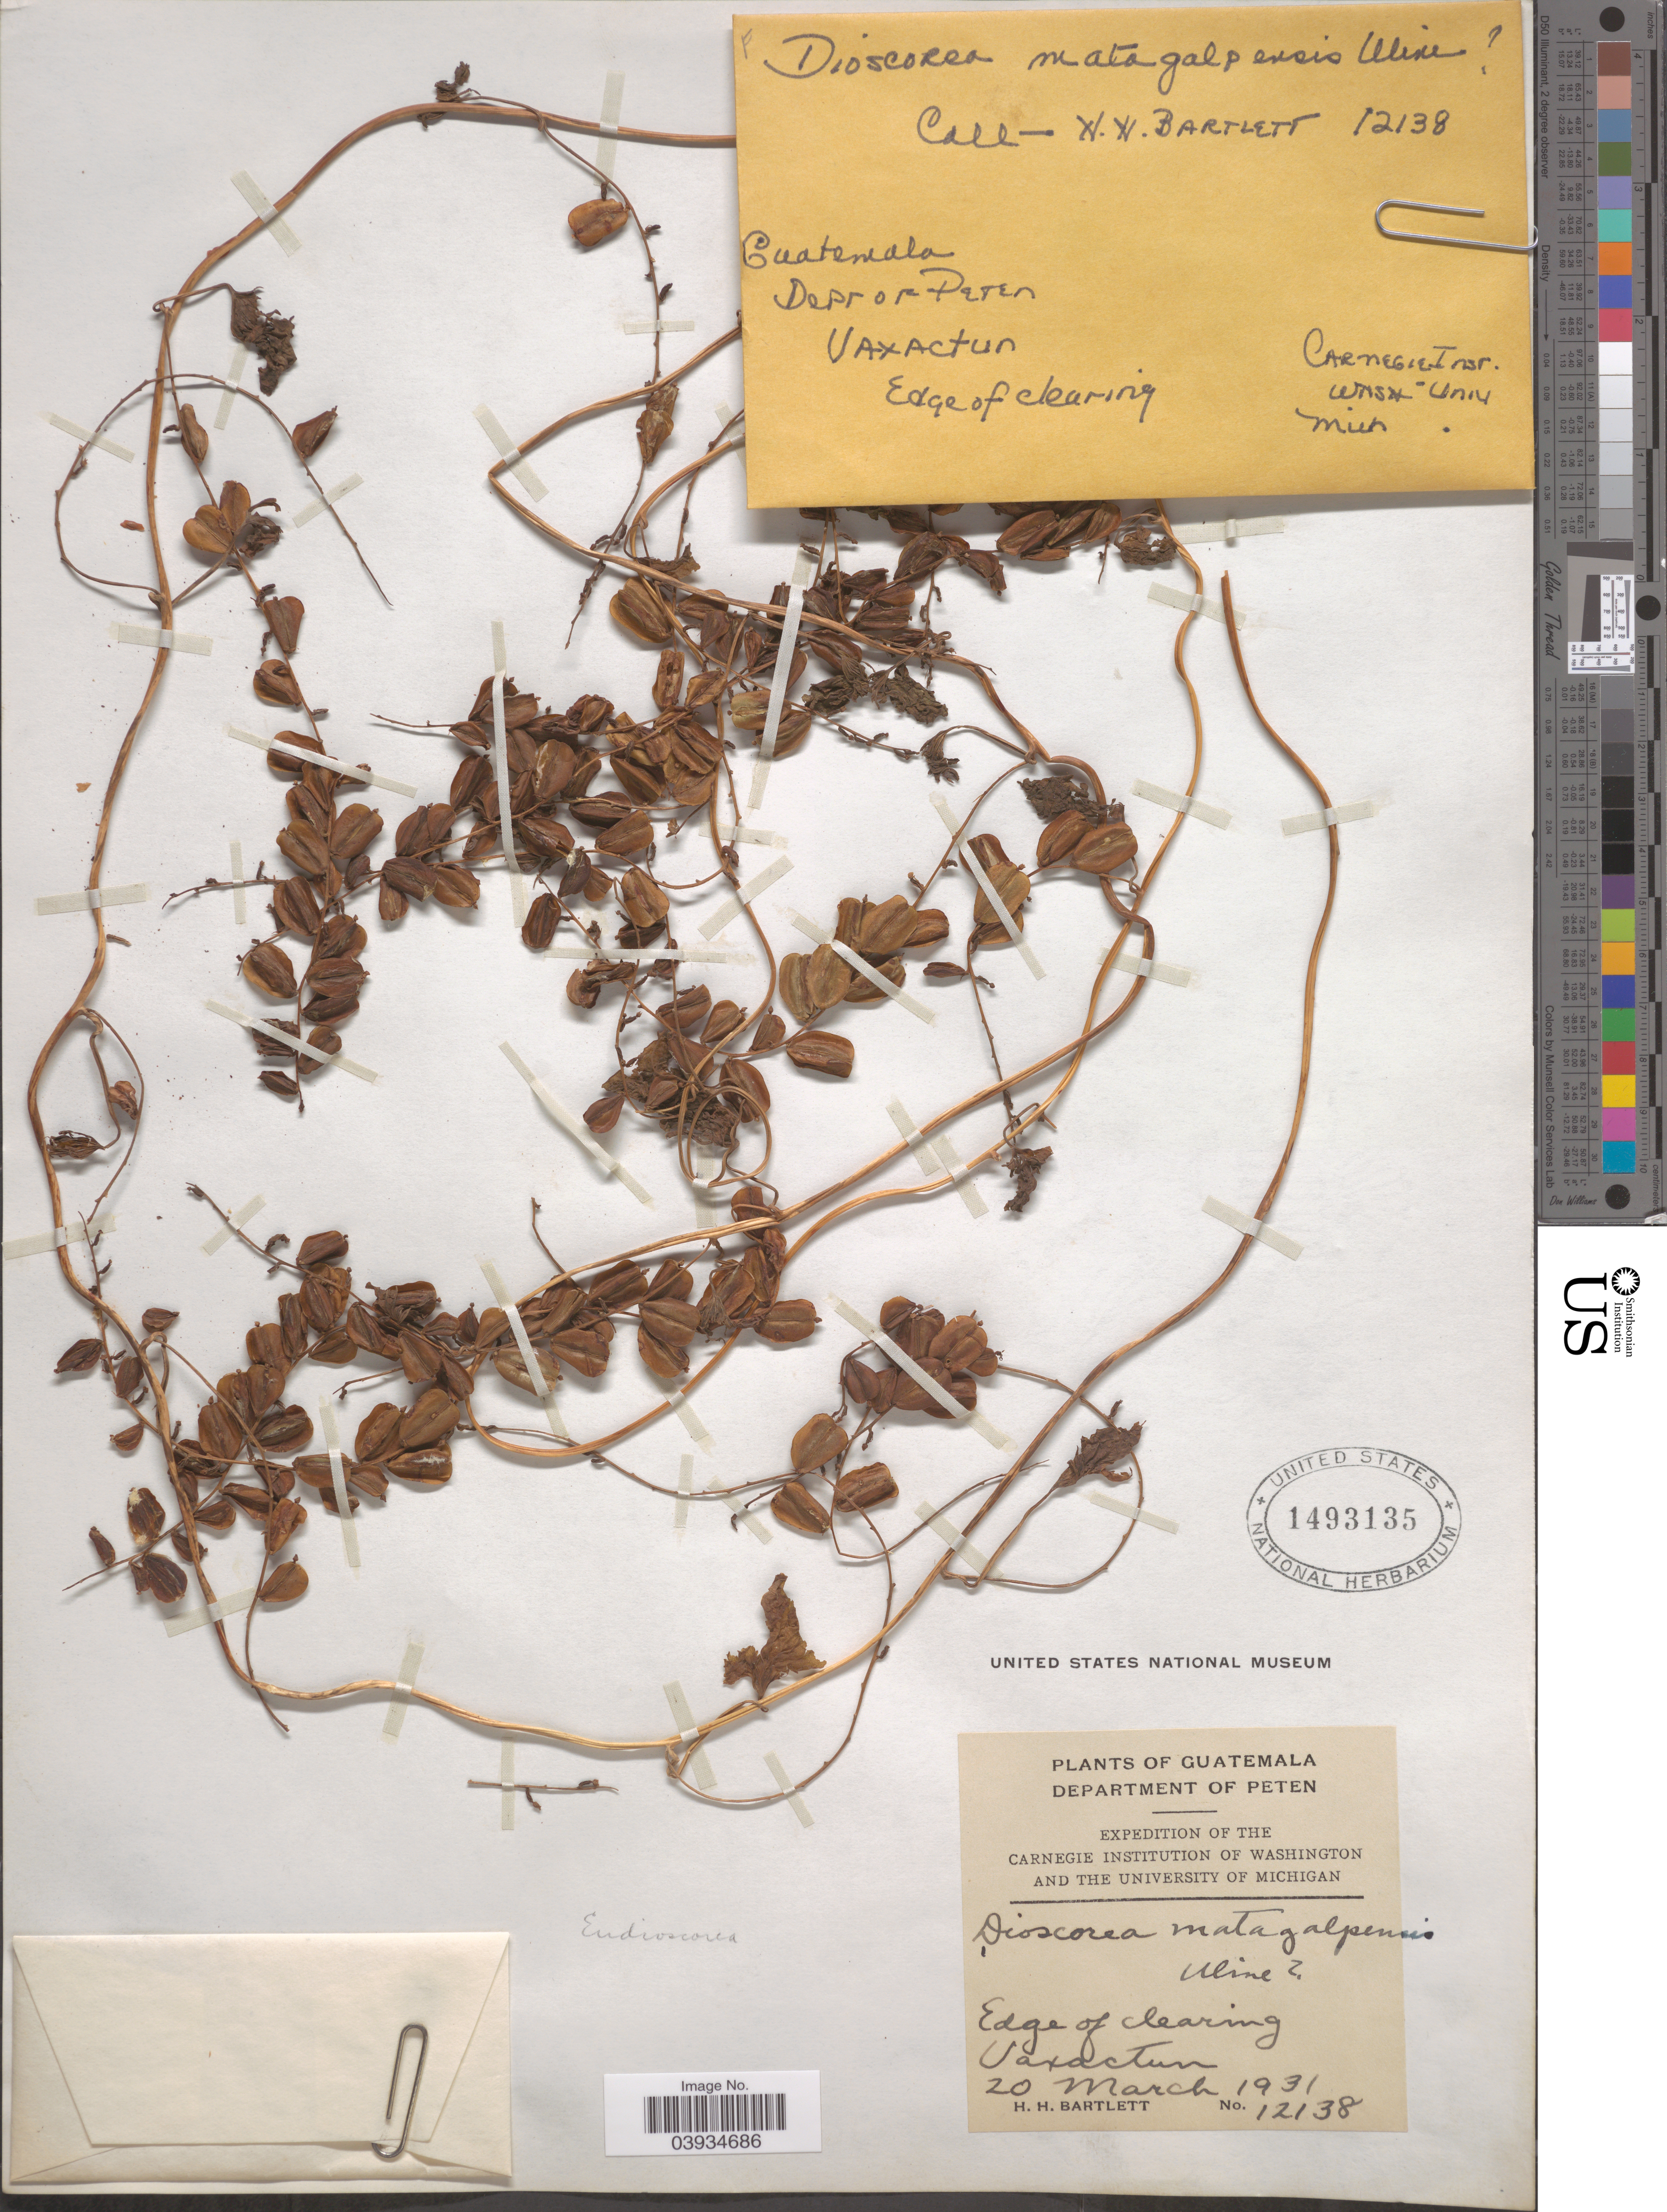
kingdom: Plantae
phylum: Tracheophyta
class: Liliopsida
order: Dioscoreales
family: Dioscoreaceae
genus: Dioscorea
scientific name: Dioscorea matagalpensis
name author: Uline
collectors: H. H. Bartlett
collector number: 12138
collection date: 1931-03-20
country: Guatemala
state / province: El Peten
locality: Departmetn of Peten. Uaxactun.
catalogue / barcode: US 1493135